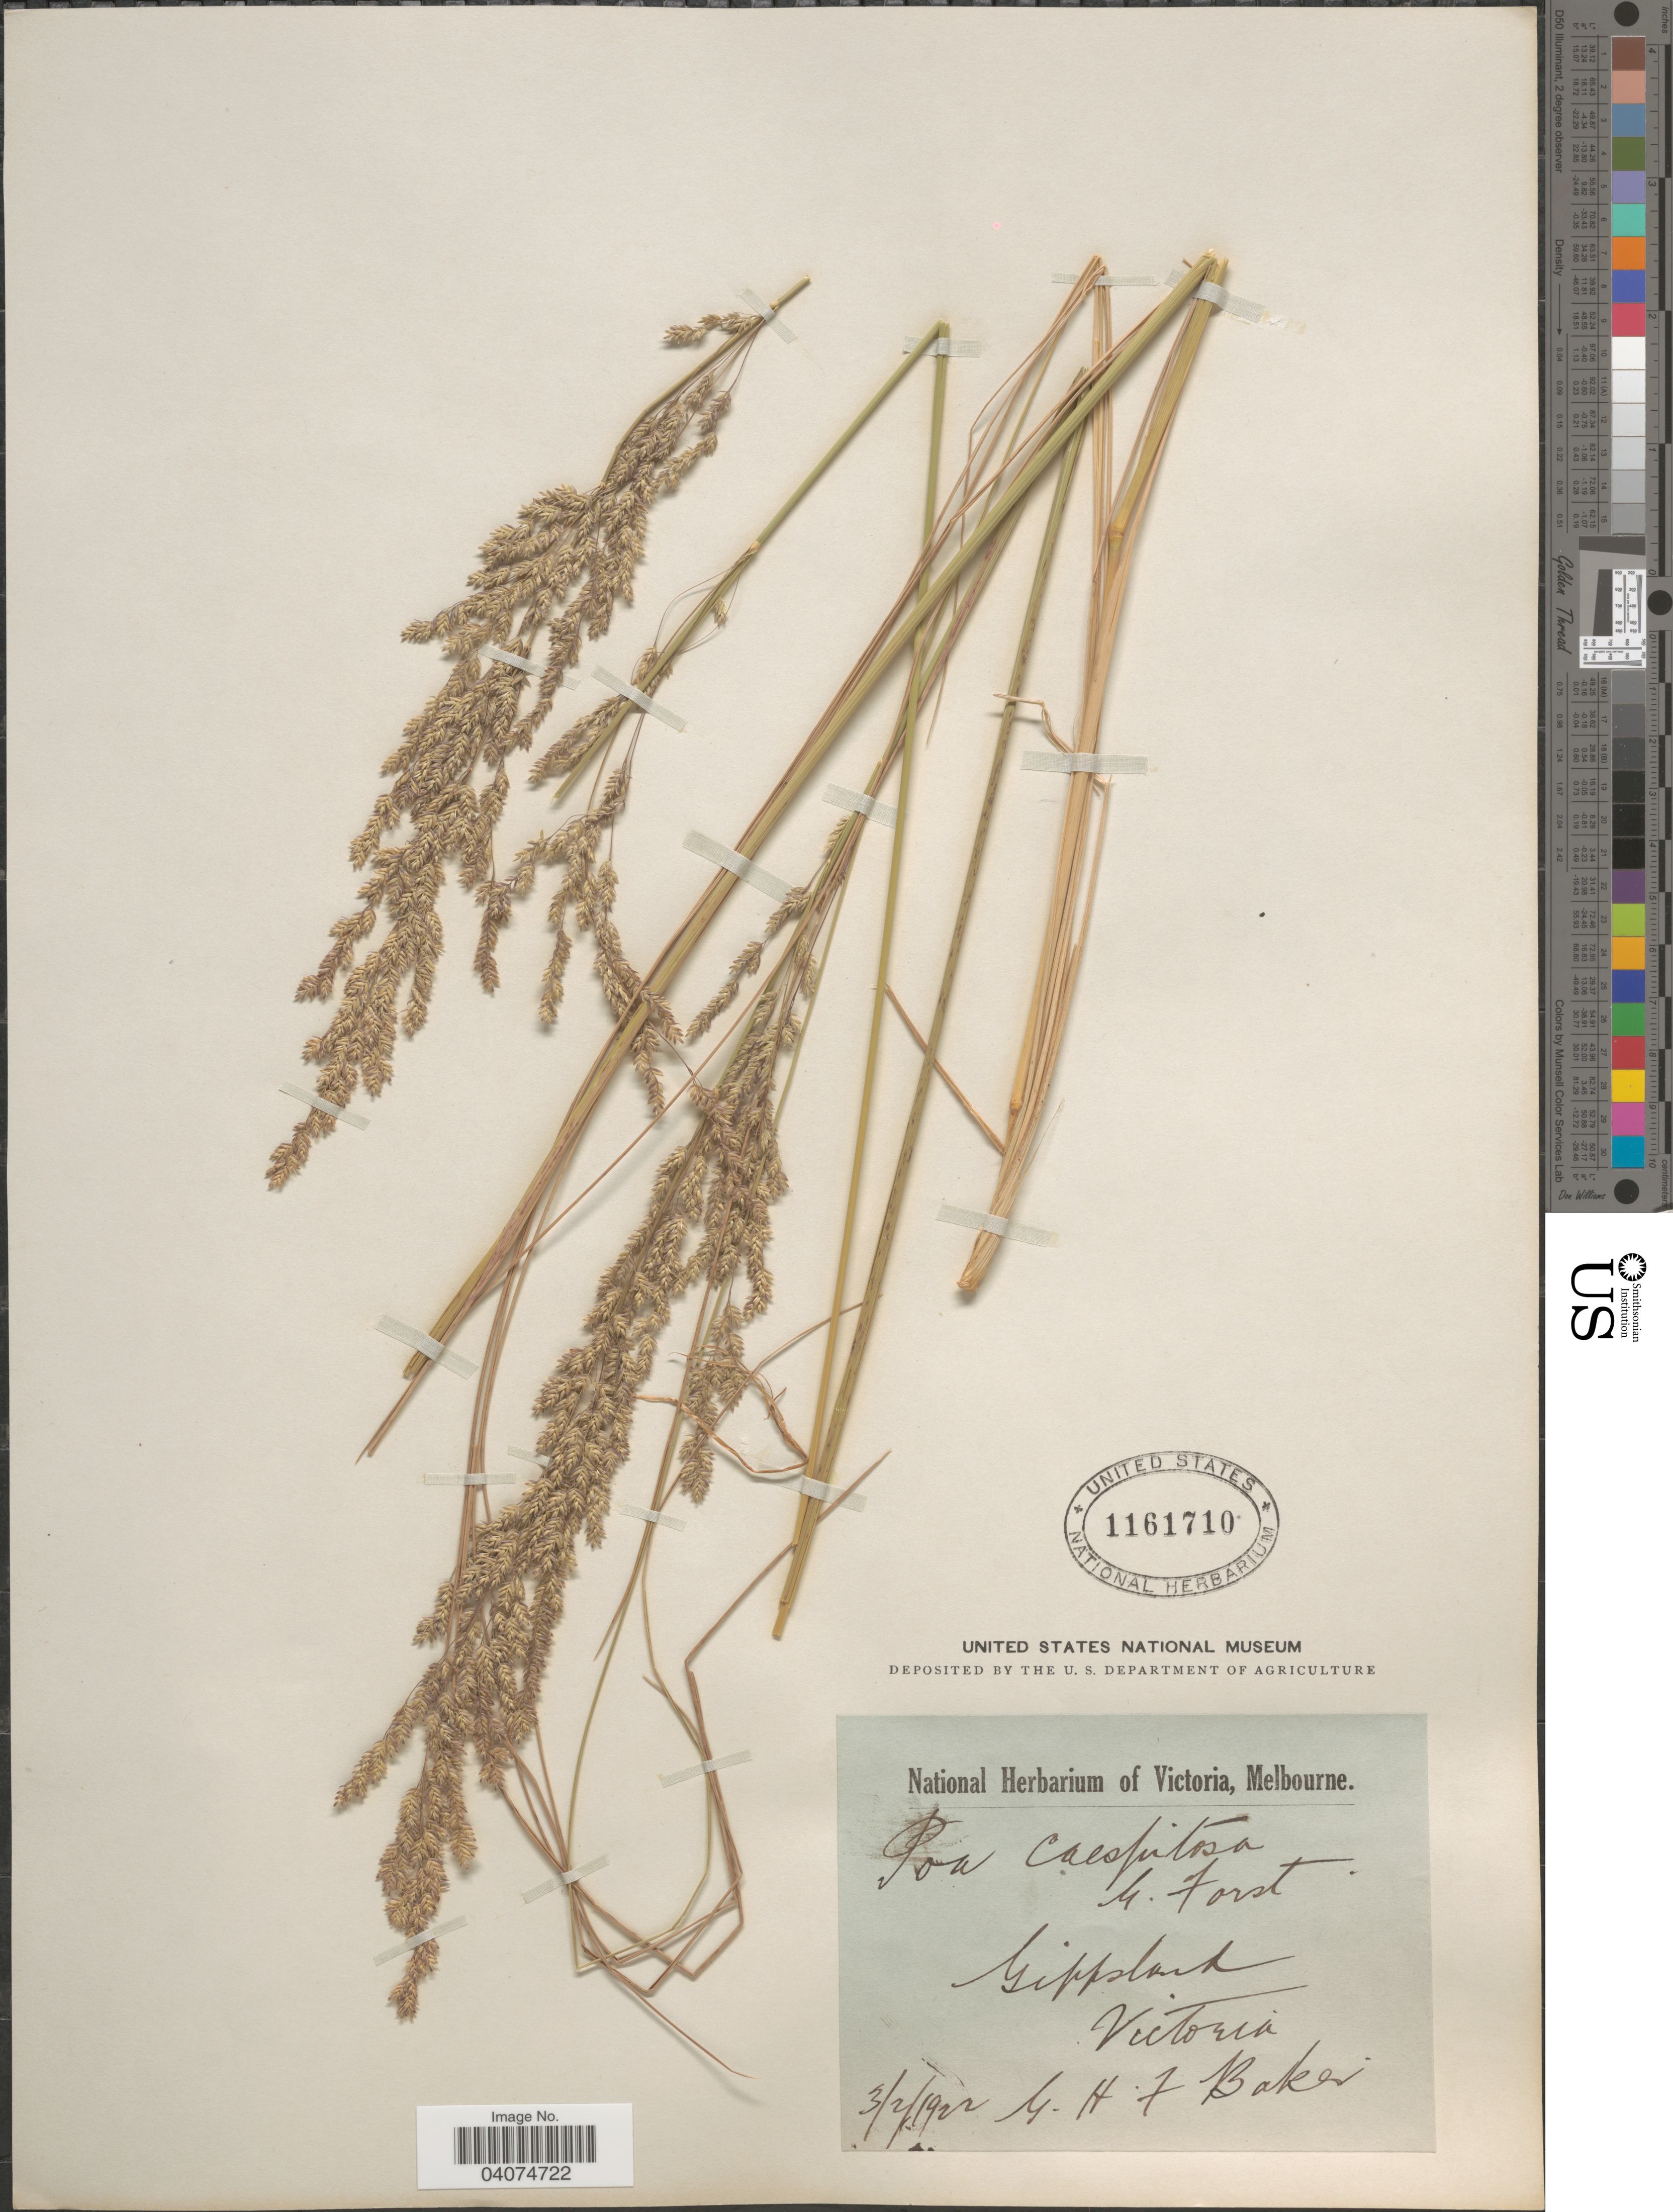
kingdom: Plantae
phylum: Tracheophyta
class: Liliopsida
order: Poales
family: Poaceae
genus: Poa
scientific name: Poa sp.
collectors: G. Baker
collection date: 1922-02-03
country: Australia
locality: Gippsland. Victoria.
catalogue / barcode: US 1161710